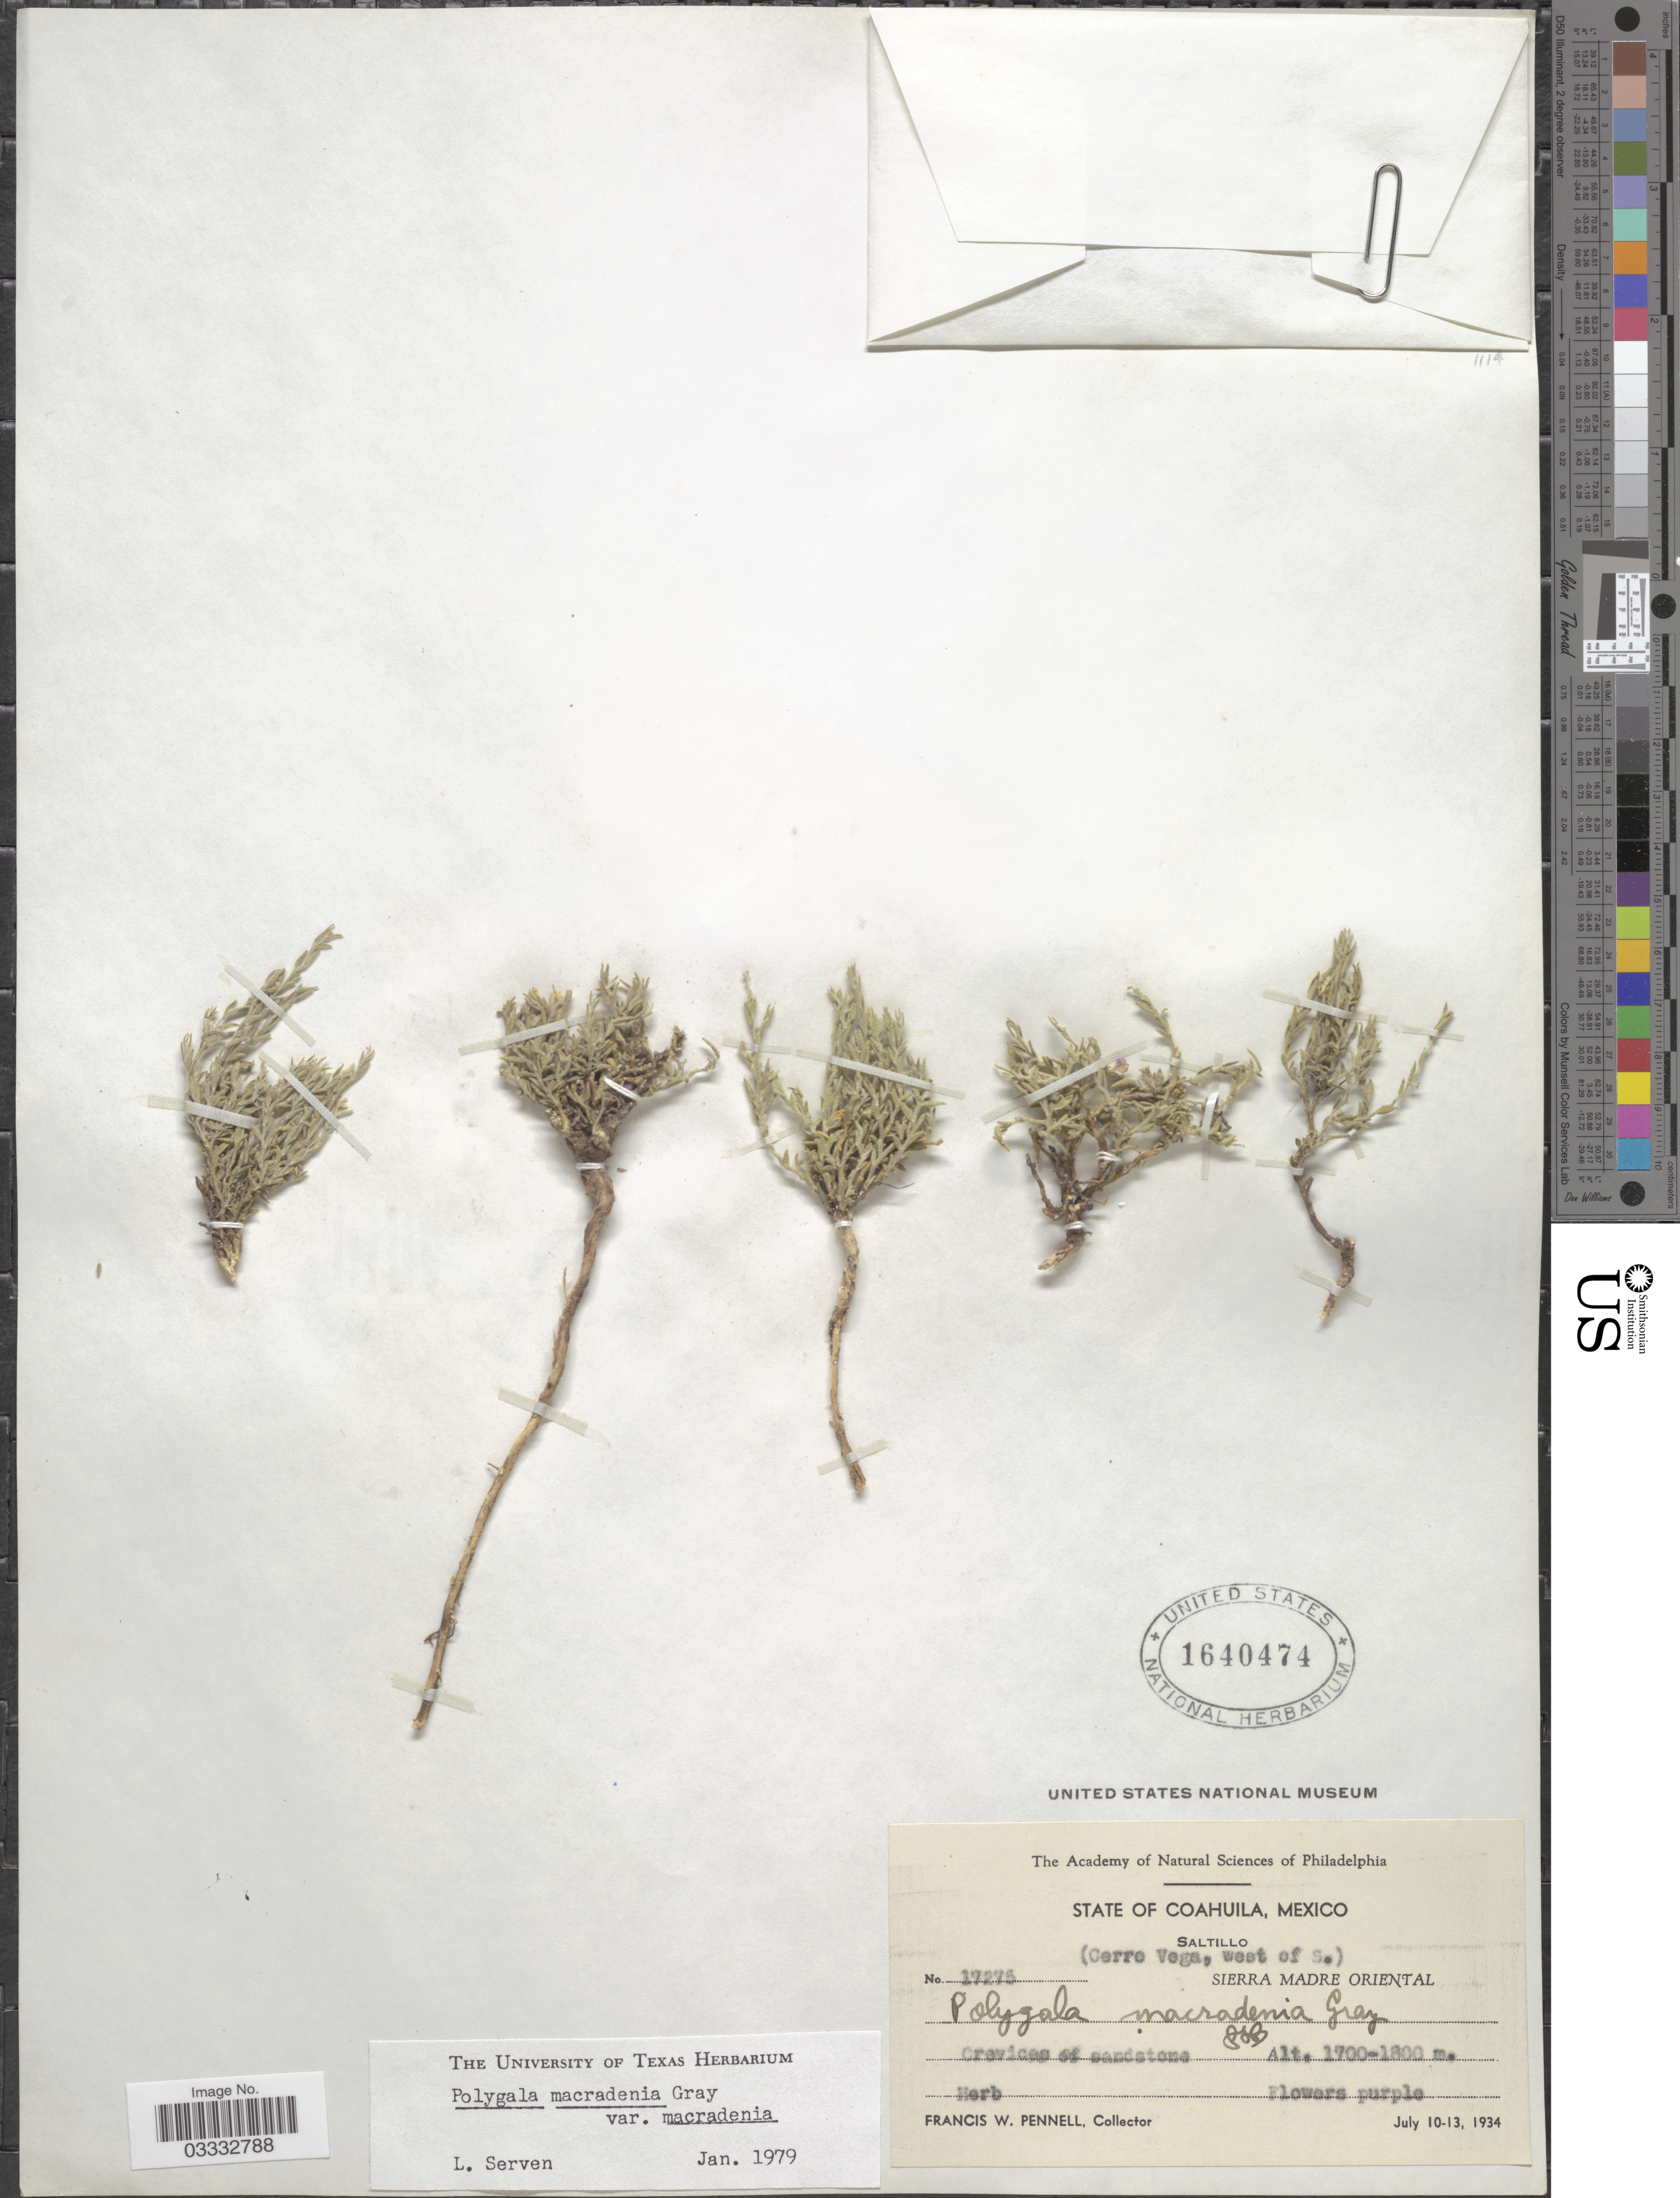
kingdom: Plantae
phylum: Tracheophyta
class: Magnoliopsida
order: Fabales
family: Polygalaceae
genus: Hebecarpa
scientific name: Hebecarpa macradenia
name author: (A. Gray) J.R. Abbott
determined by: Strong, Mark T., (BOT), Smithsonian Institution - National Museum of Natural History (UNITED STATES)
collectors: F. W. Pennell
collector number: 17275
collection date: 1934-07-10/1934-07-13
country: Mexico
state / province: Coahuila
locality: Saltillo (Cerro Vega, west of S.). Sierra Madre Oriental.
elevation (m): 1700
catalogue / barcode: US 1640474